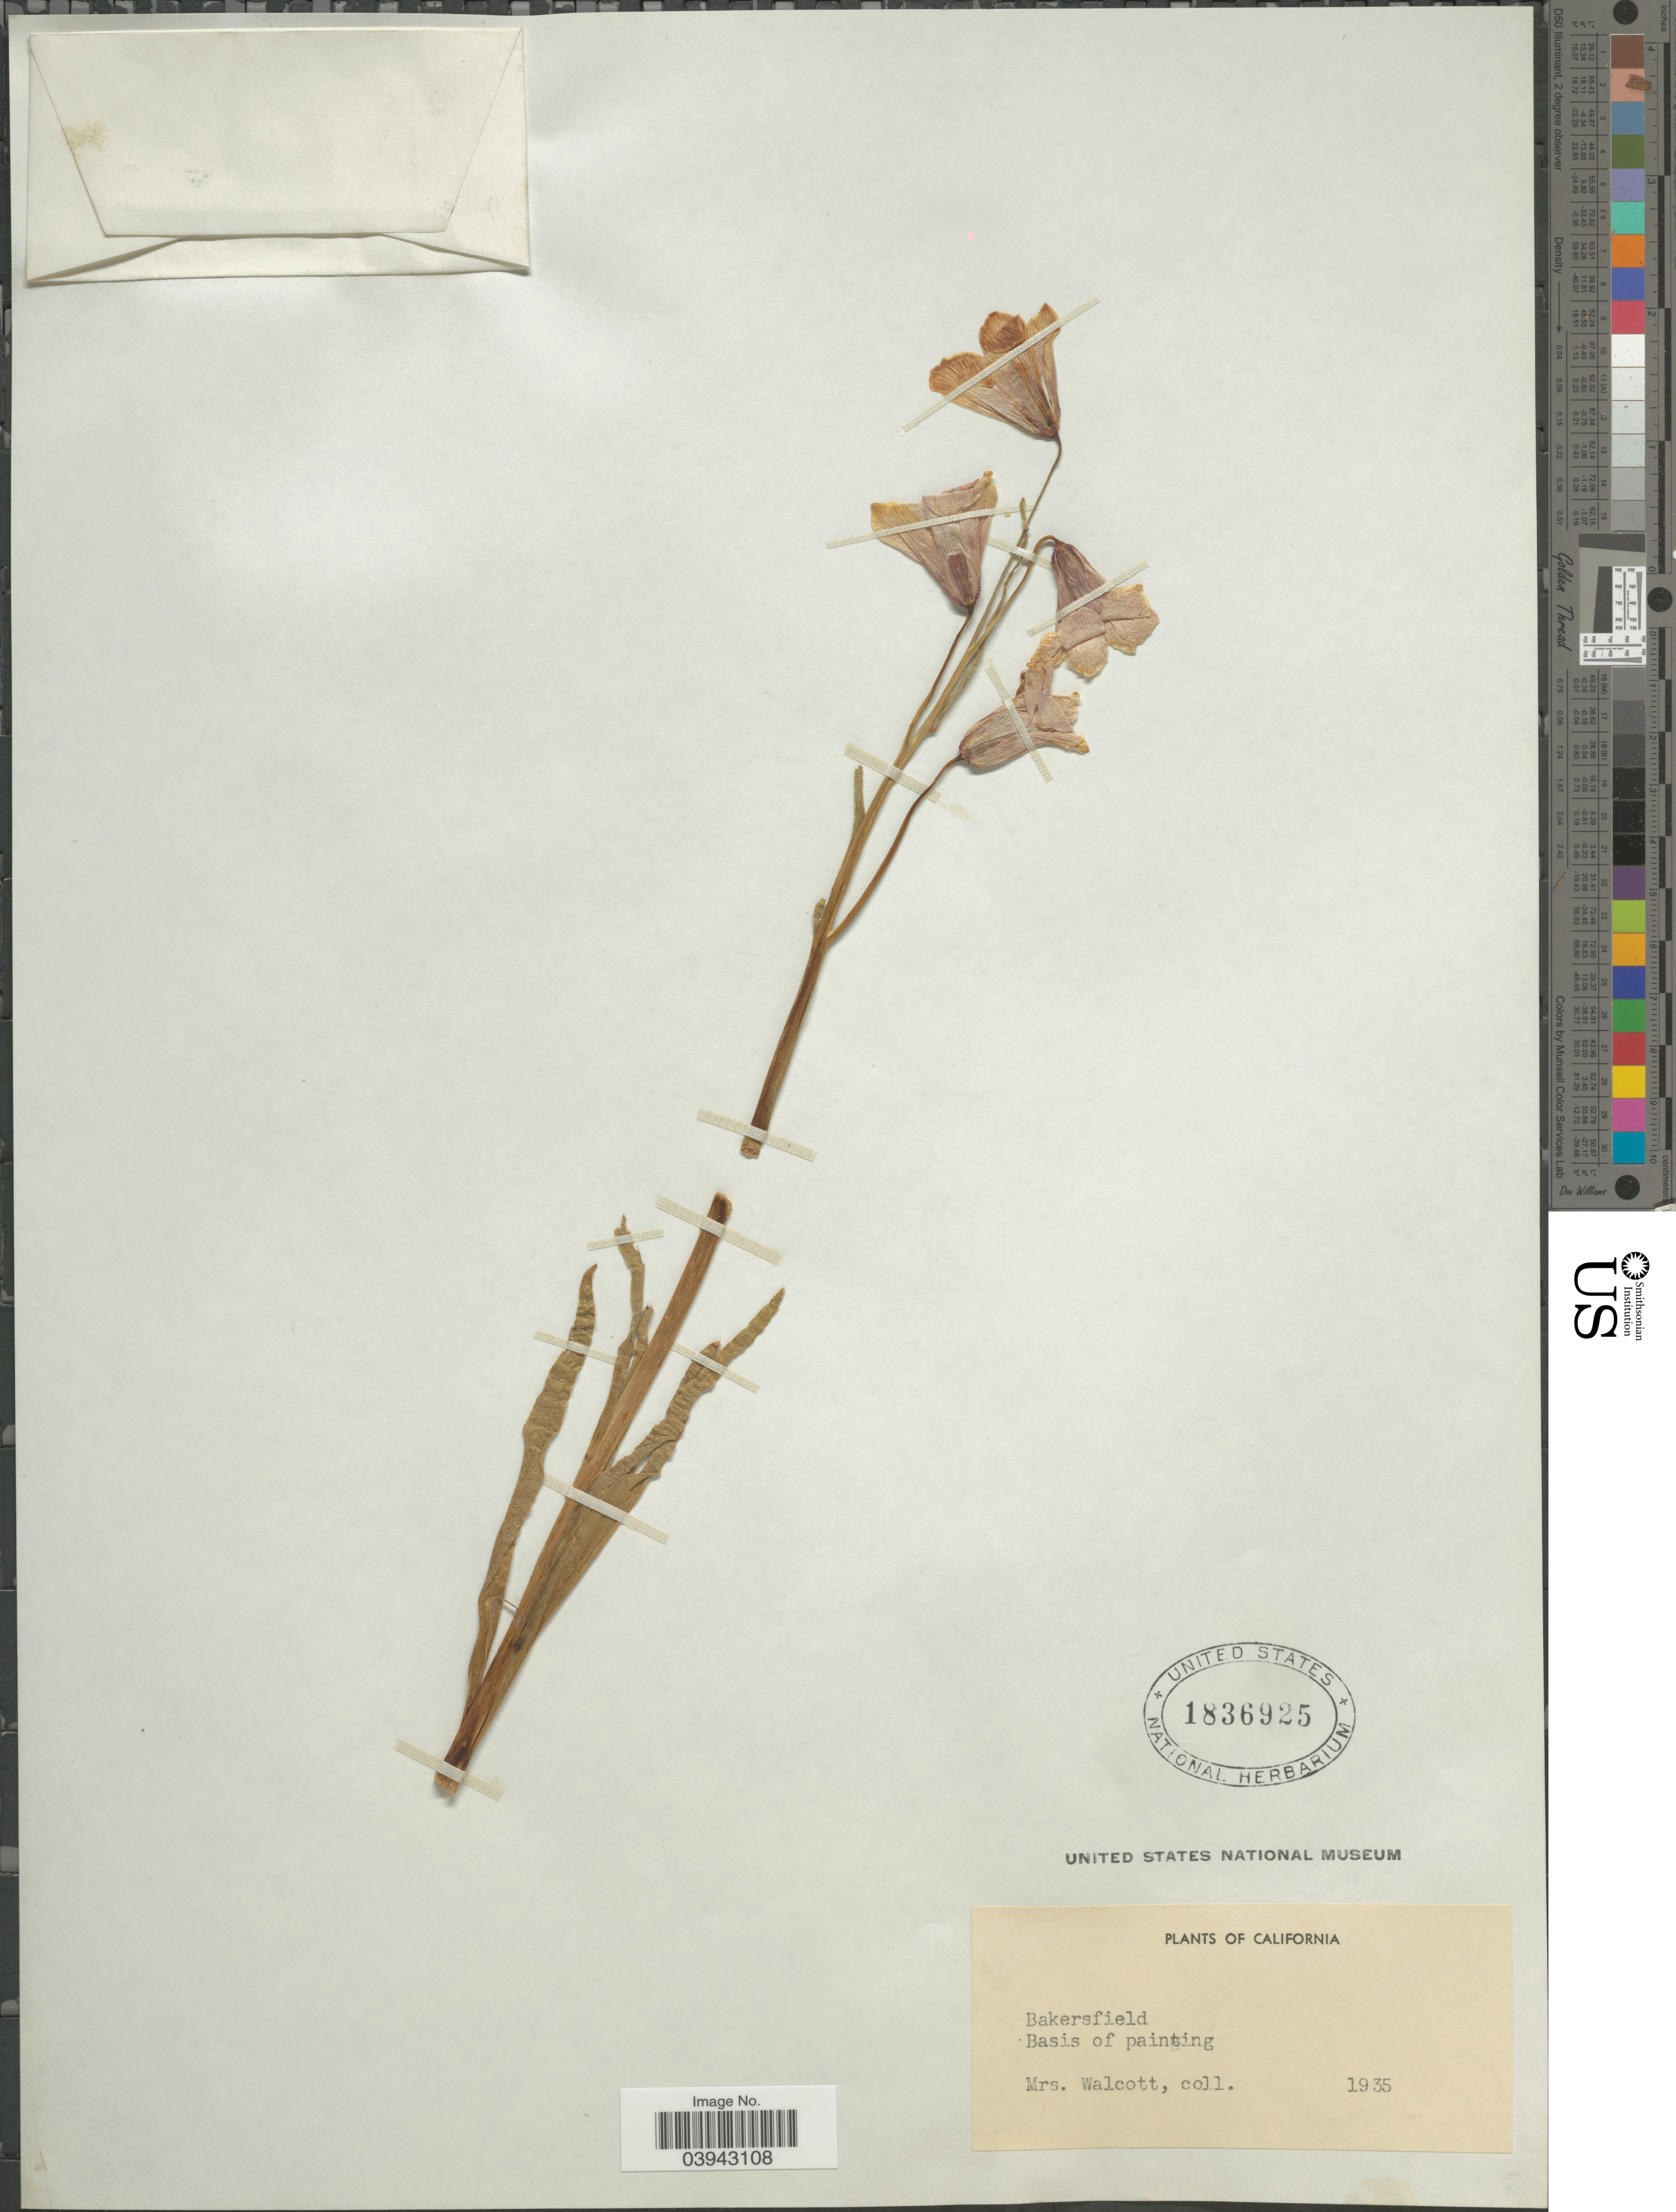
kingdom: Plantae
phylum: Tracheophyta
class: Liliopsida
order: Liliales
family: Liliaceae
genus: Calochortus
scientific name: Calochortus sp.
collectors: Walcott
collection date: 1935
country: United States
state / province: California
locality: Bakersfield. Basis of painting.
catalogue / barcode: US 1836925